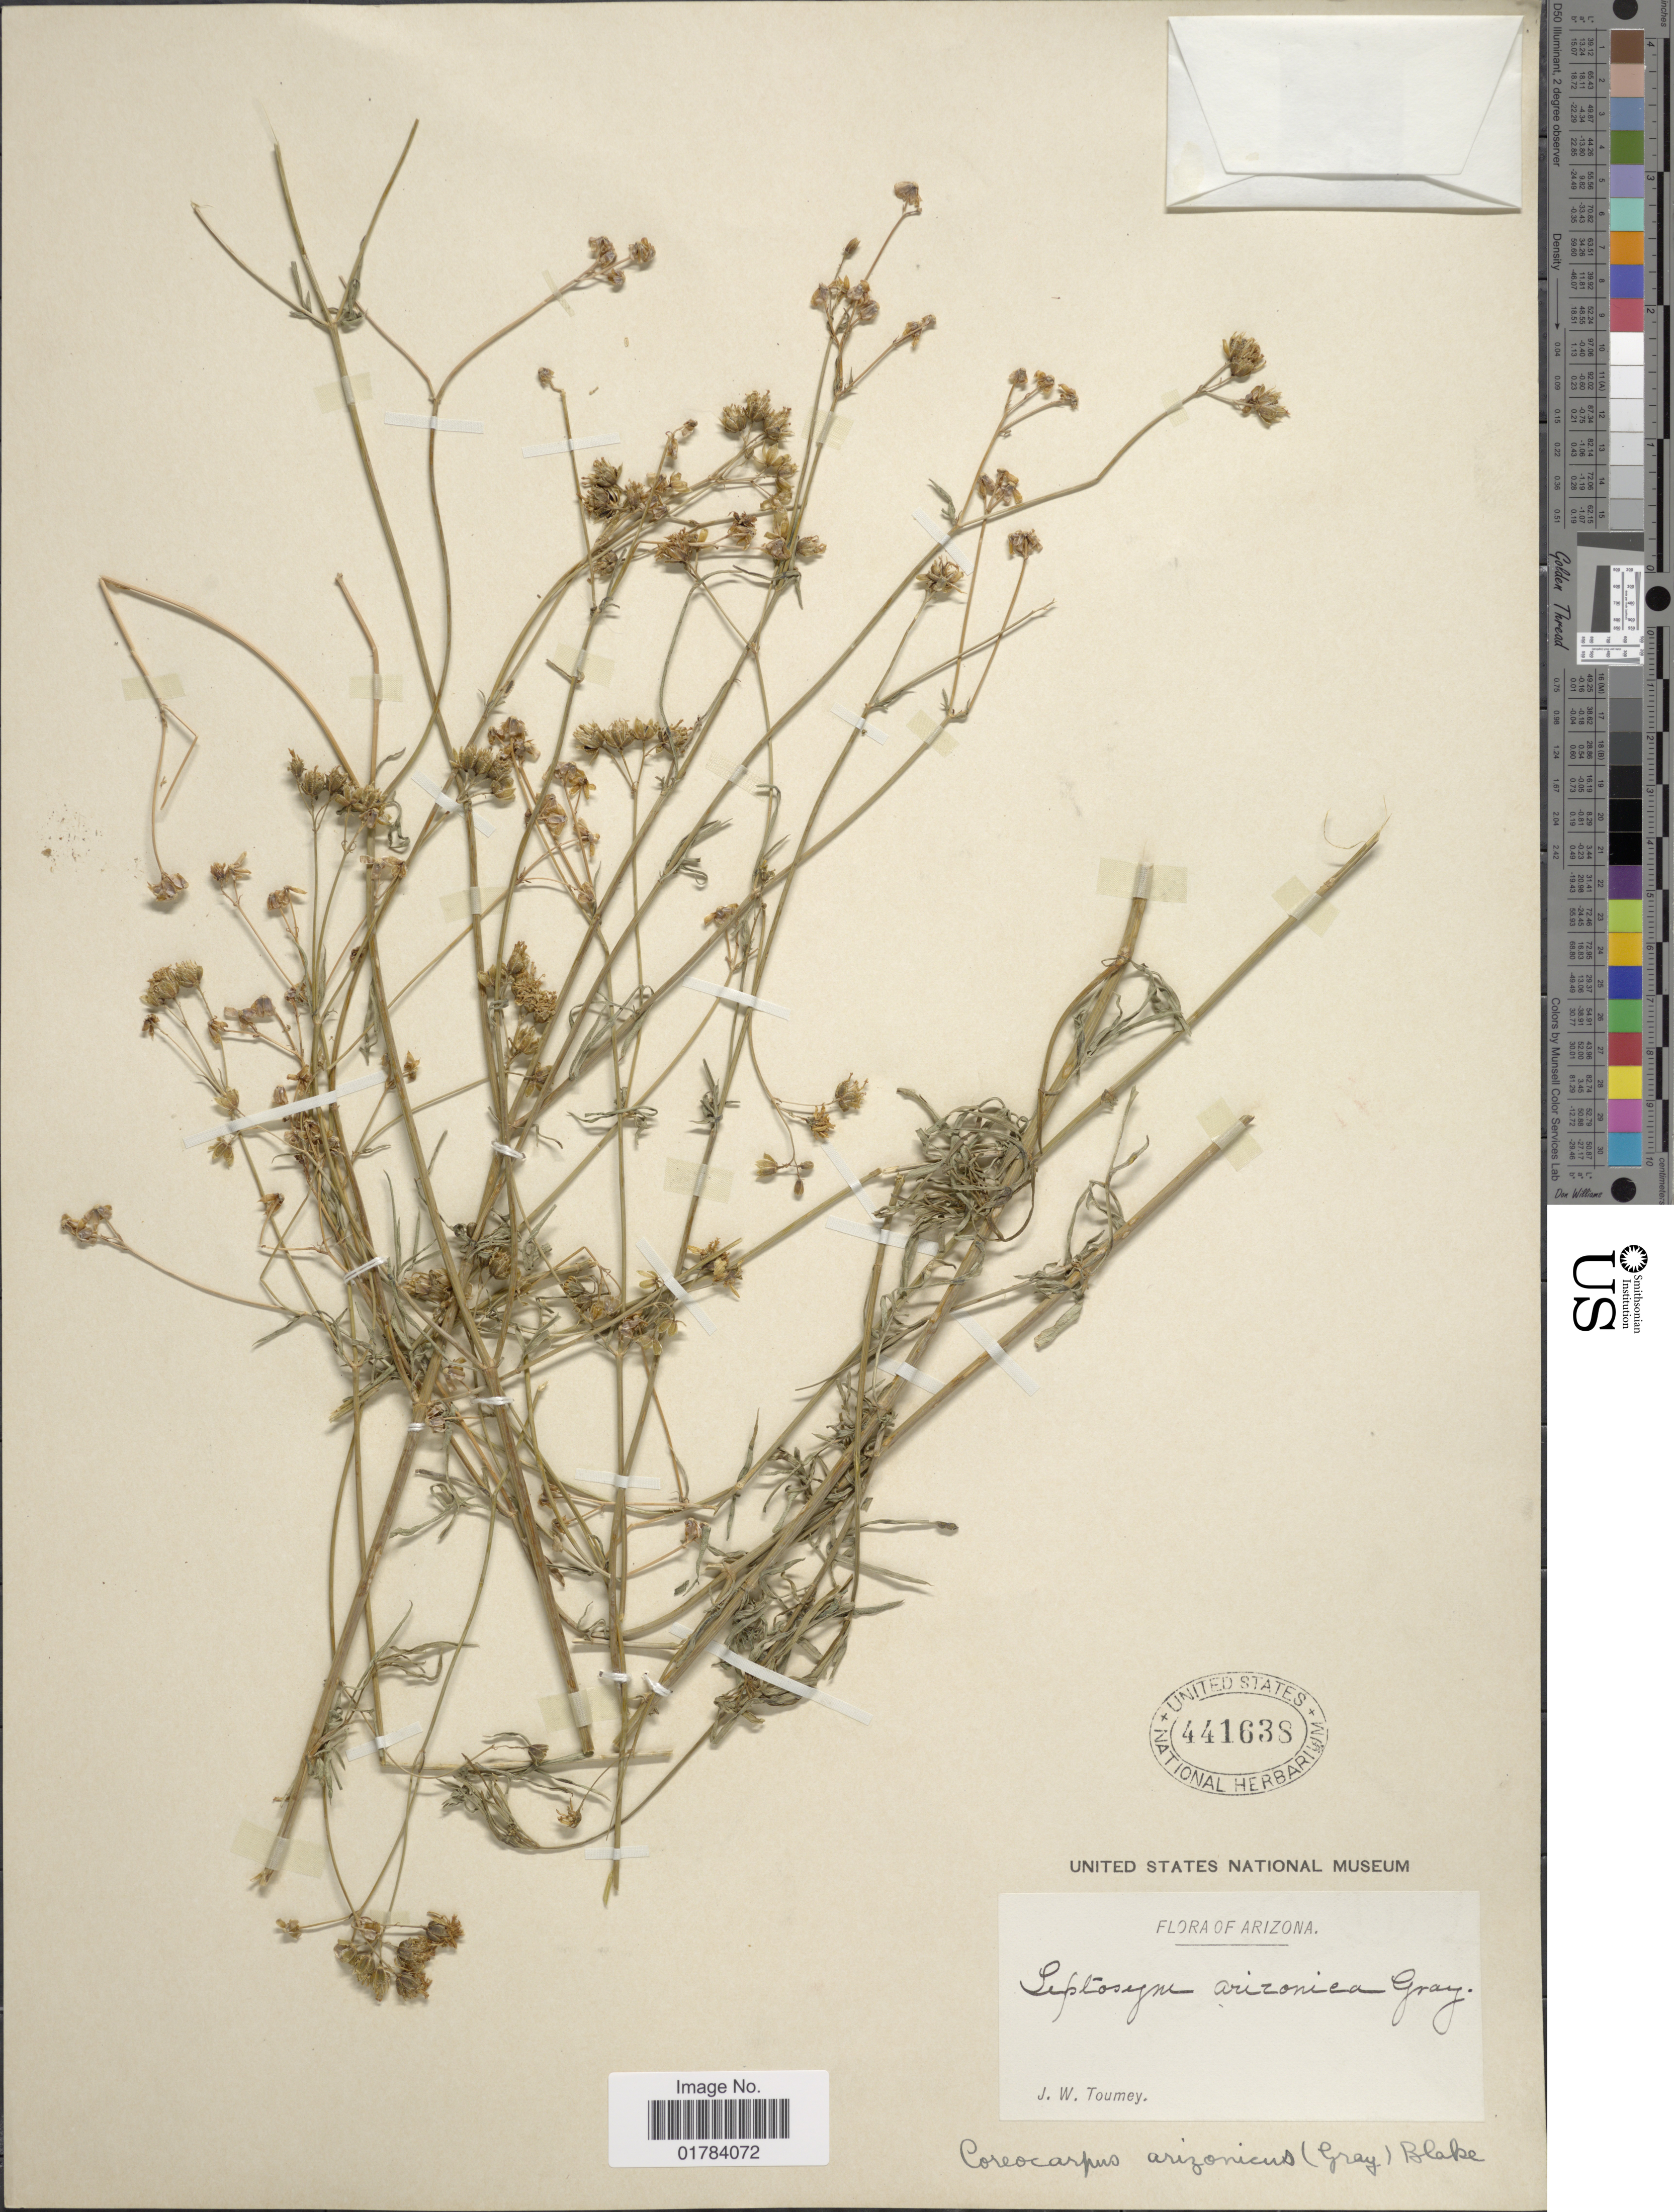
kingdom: Plantae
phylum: Tracheophyta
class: Magnoliopsida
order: Asterales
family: Asteraceae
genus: Coreocarpus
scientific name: Coreocarpus arizonicus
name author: (A. Gray) S.F. Blake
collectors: J. W. Toumey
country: United States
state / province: Arizona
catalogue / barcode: US 441638